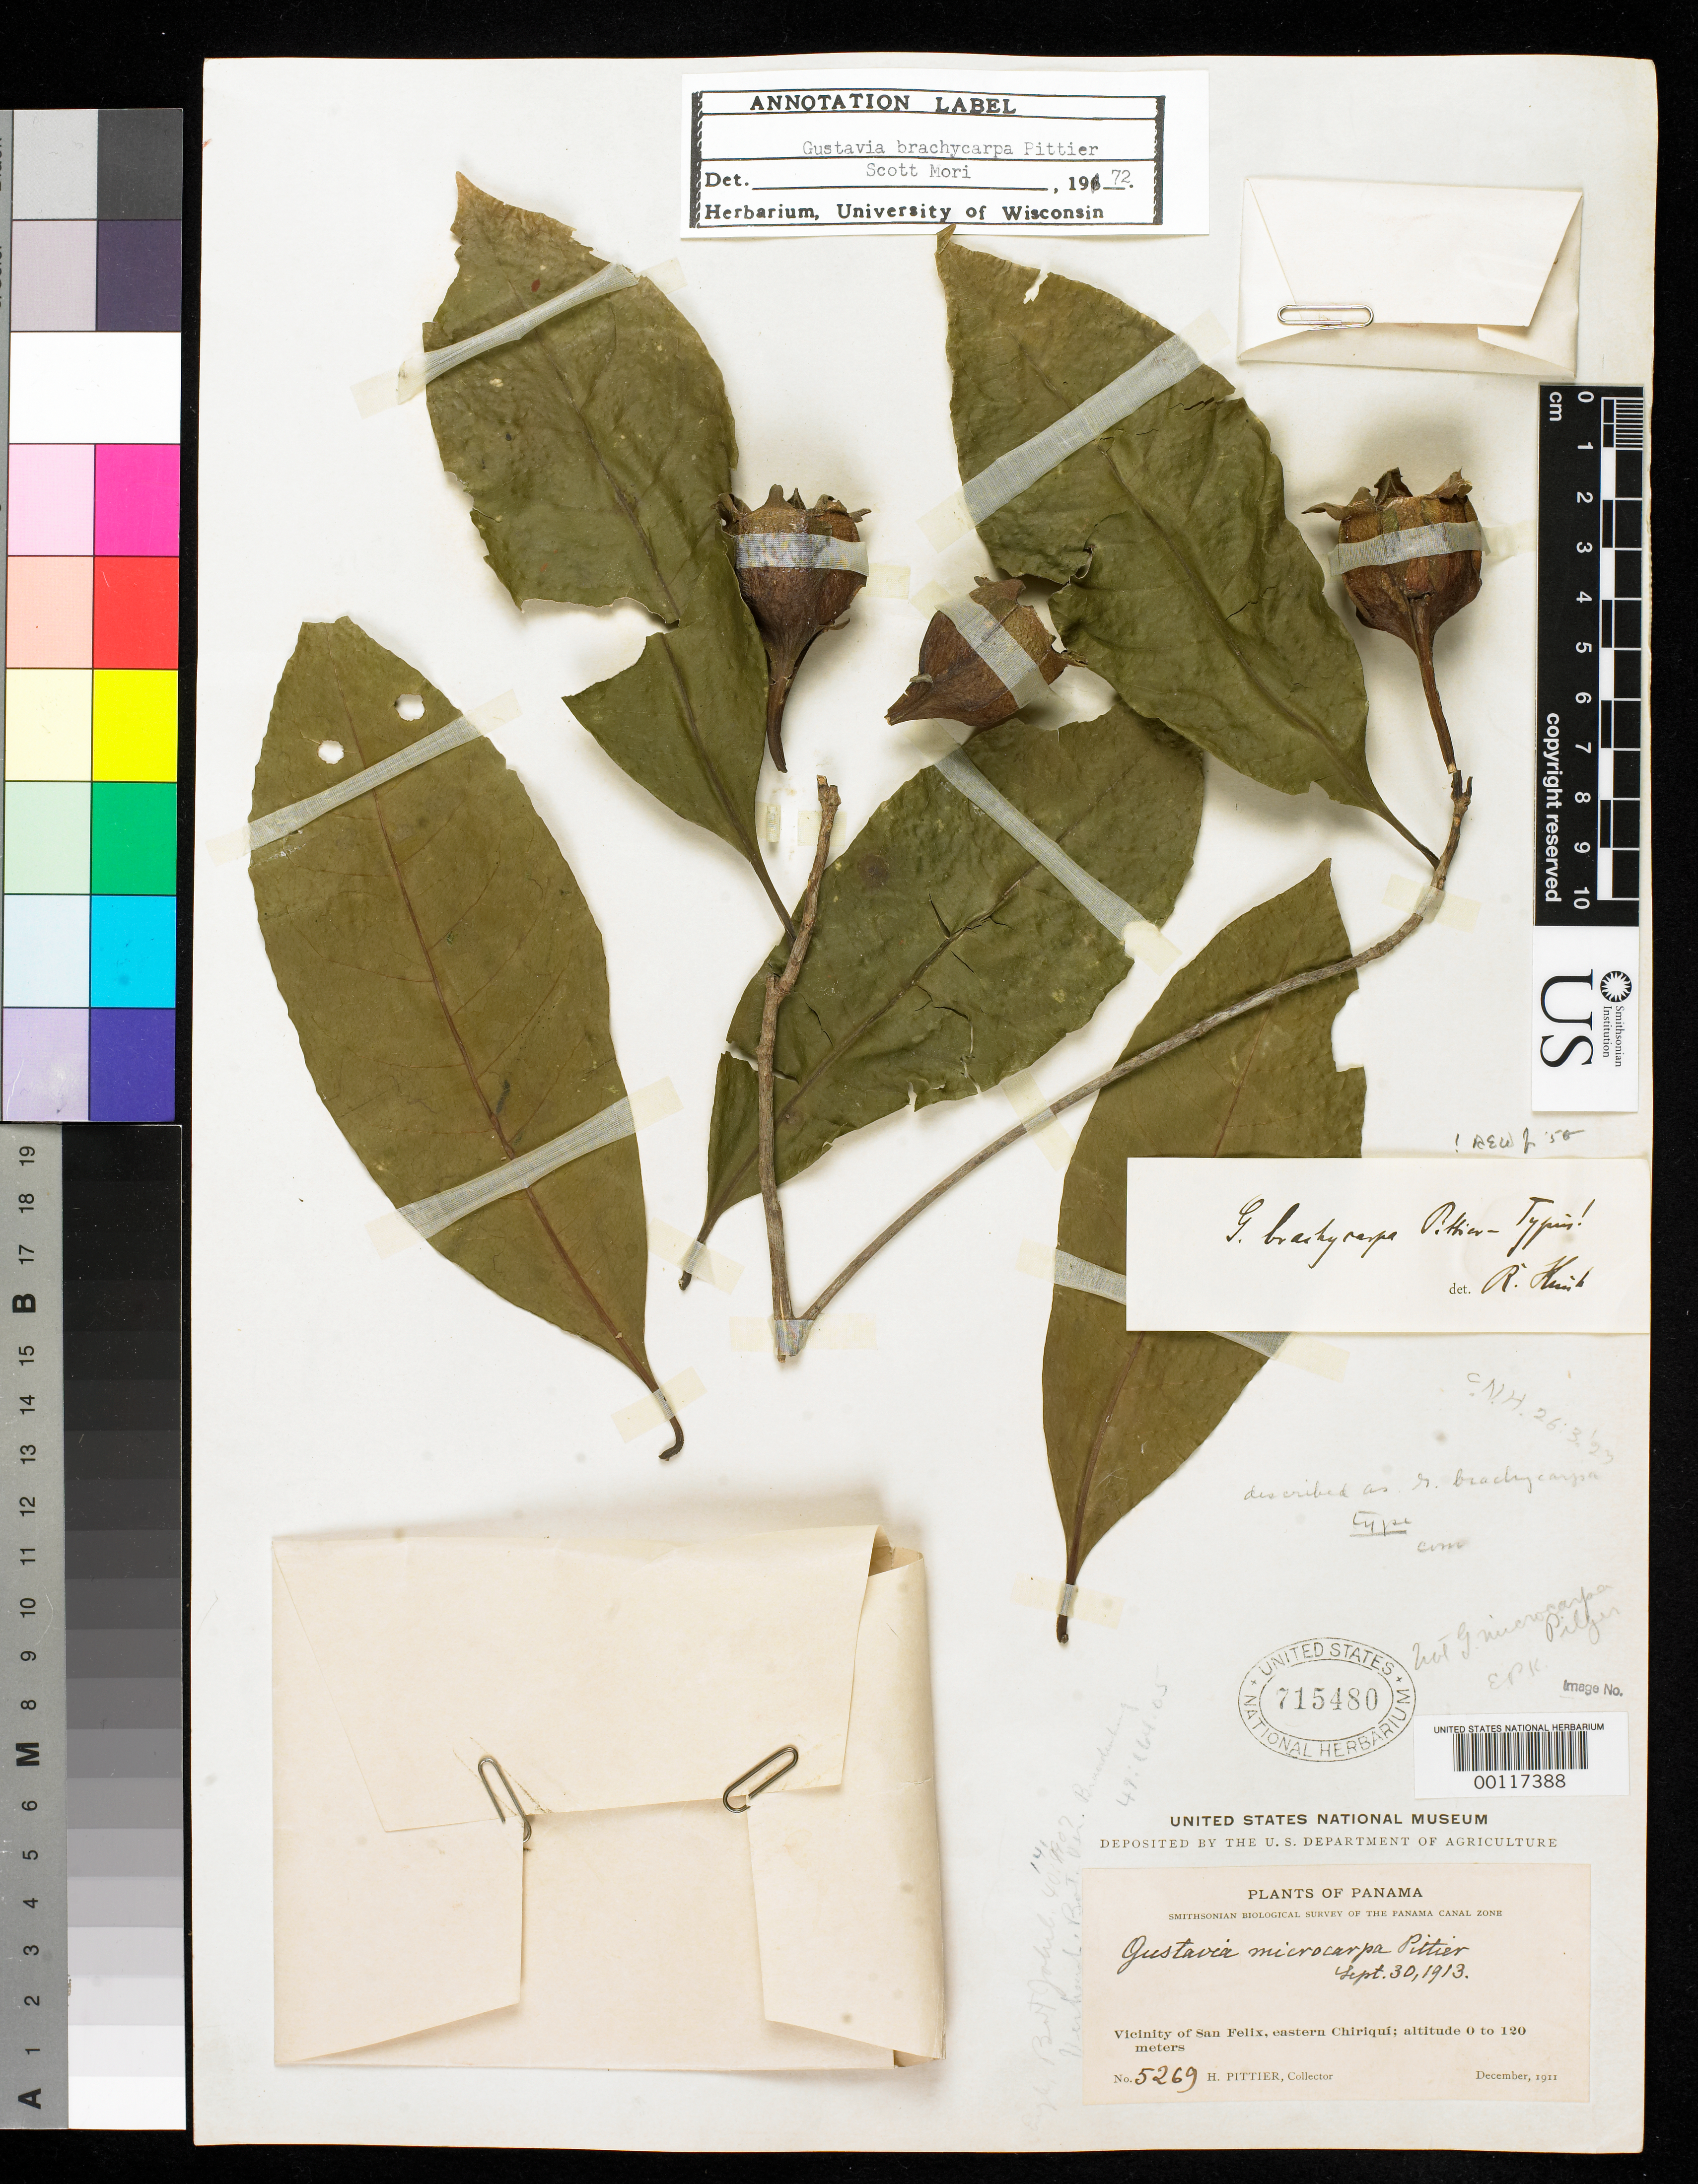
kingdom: Plantae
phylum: Tracheophyta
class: Magnoliopsida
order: Ericales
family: Lecythidaceae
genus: Gustavia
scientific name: Gustavia brachycarpa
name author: Pittier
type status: Holotype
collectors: H. F. Pittier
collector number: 5269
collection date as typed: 23 Dec 1911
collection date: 1911-12-23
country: Panama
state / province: Chiriquí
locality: Around San Felix.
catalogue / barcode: US 715480